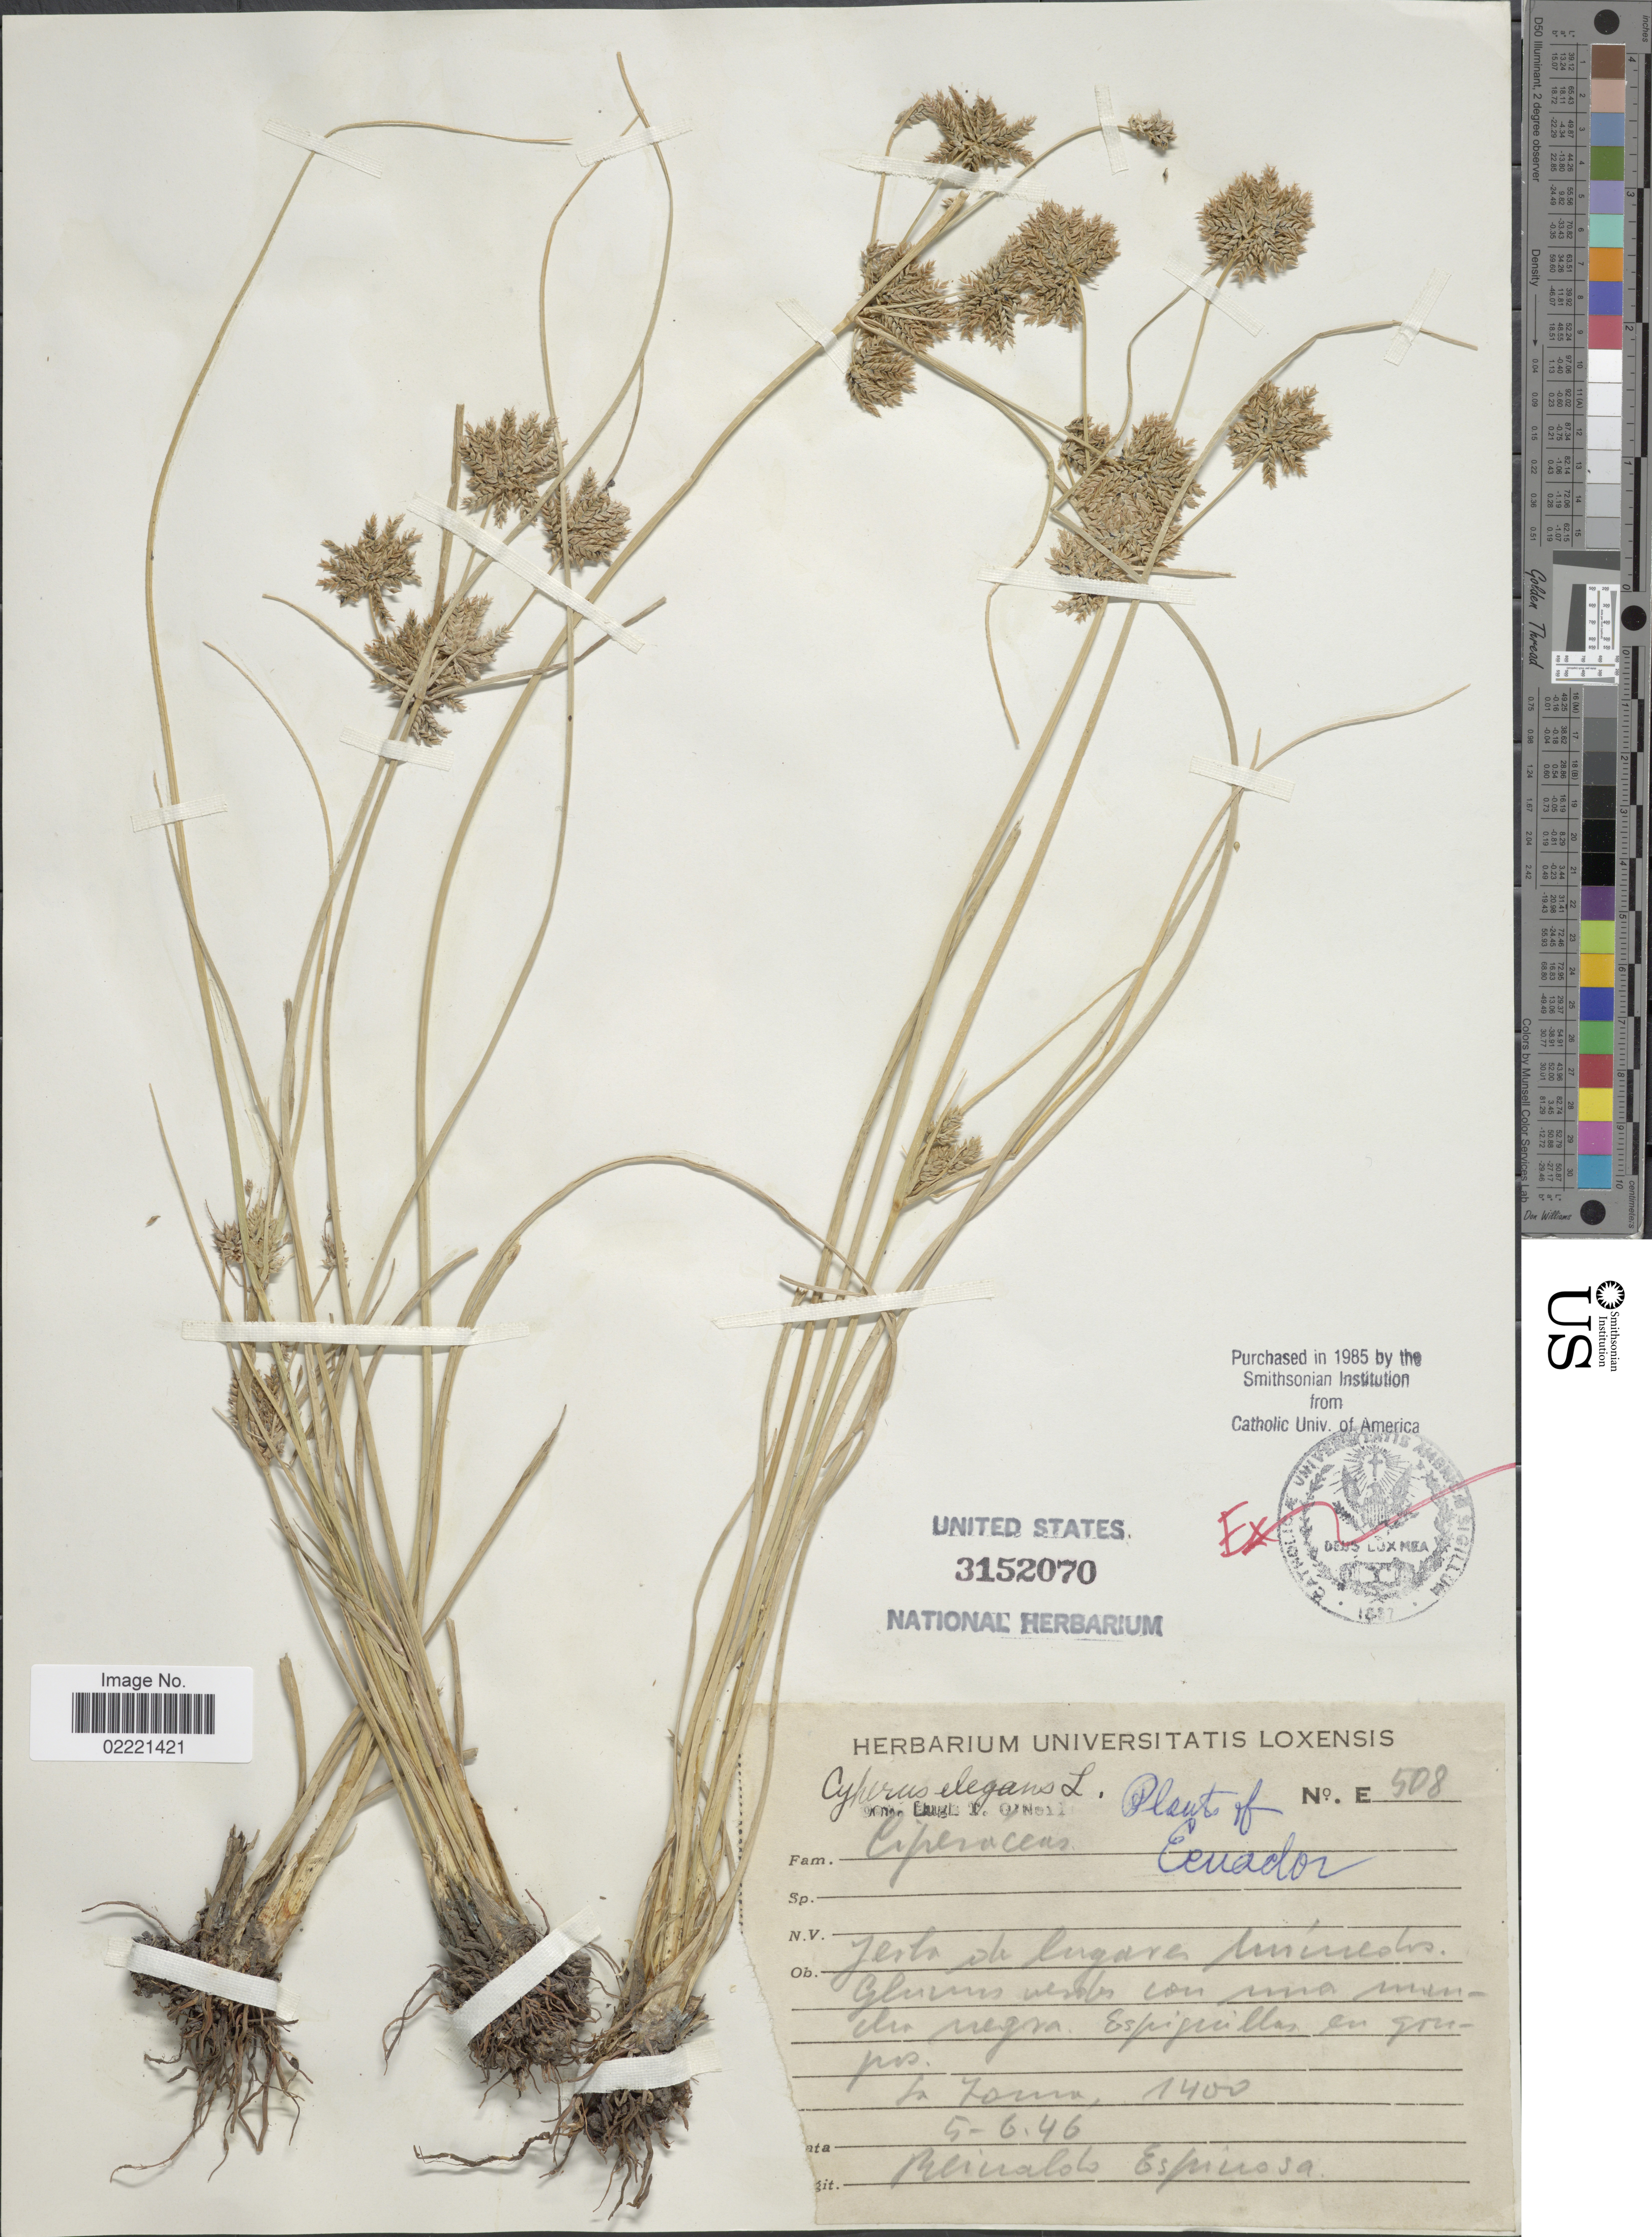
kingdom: Plantae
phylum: Tracheophyta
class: Liliopsida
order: Poales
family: Cyperaceae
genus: Cyperus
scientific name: Cyperus elegans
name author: L.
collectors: R. Espinosa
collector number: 508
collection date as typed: Transcribed d/m/y: 5/6/46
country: Ecuador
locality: Espiguillas en grupos, La Foma [interpreted]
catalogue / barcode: US 3152070